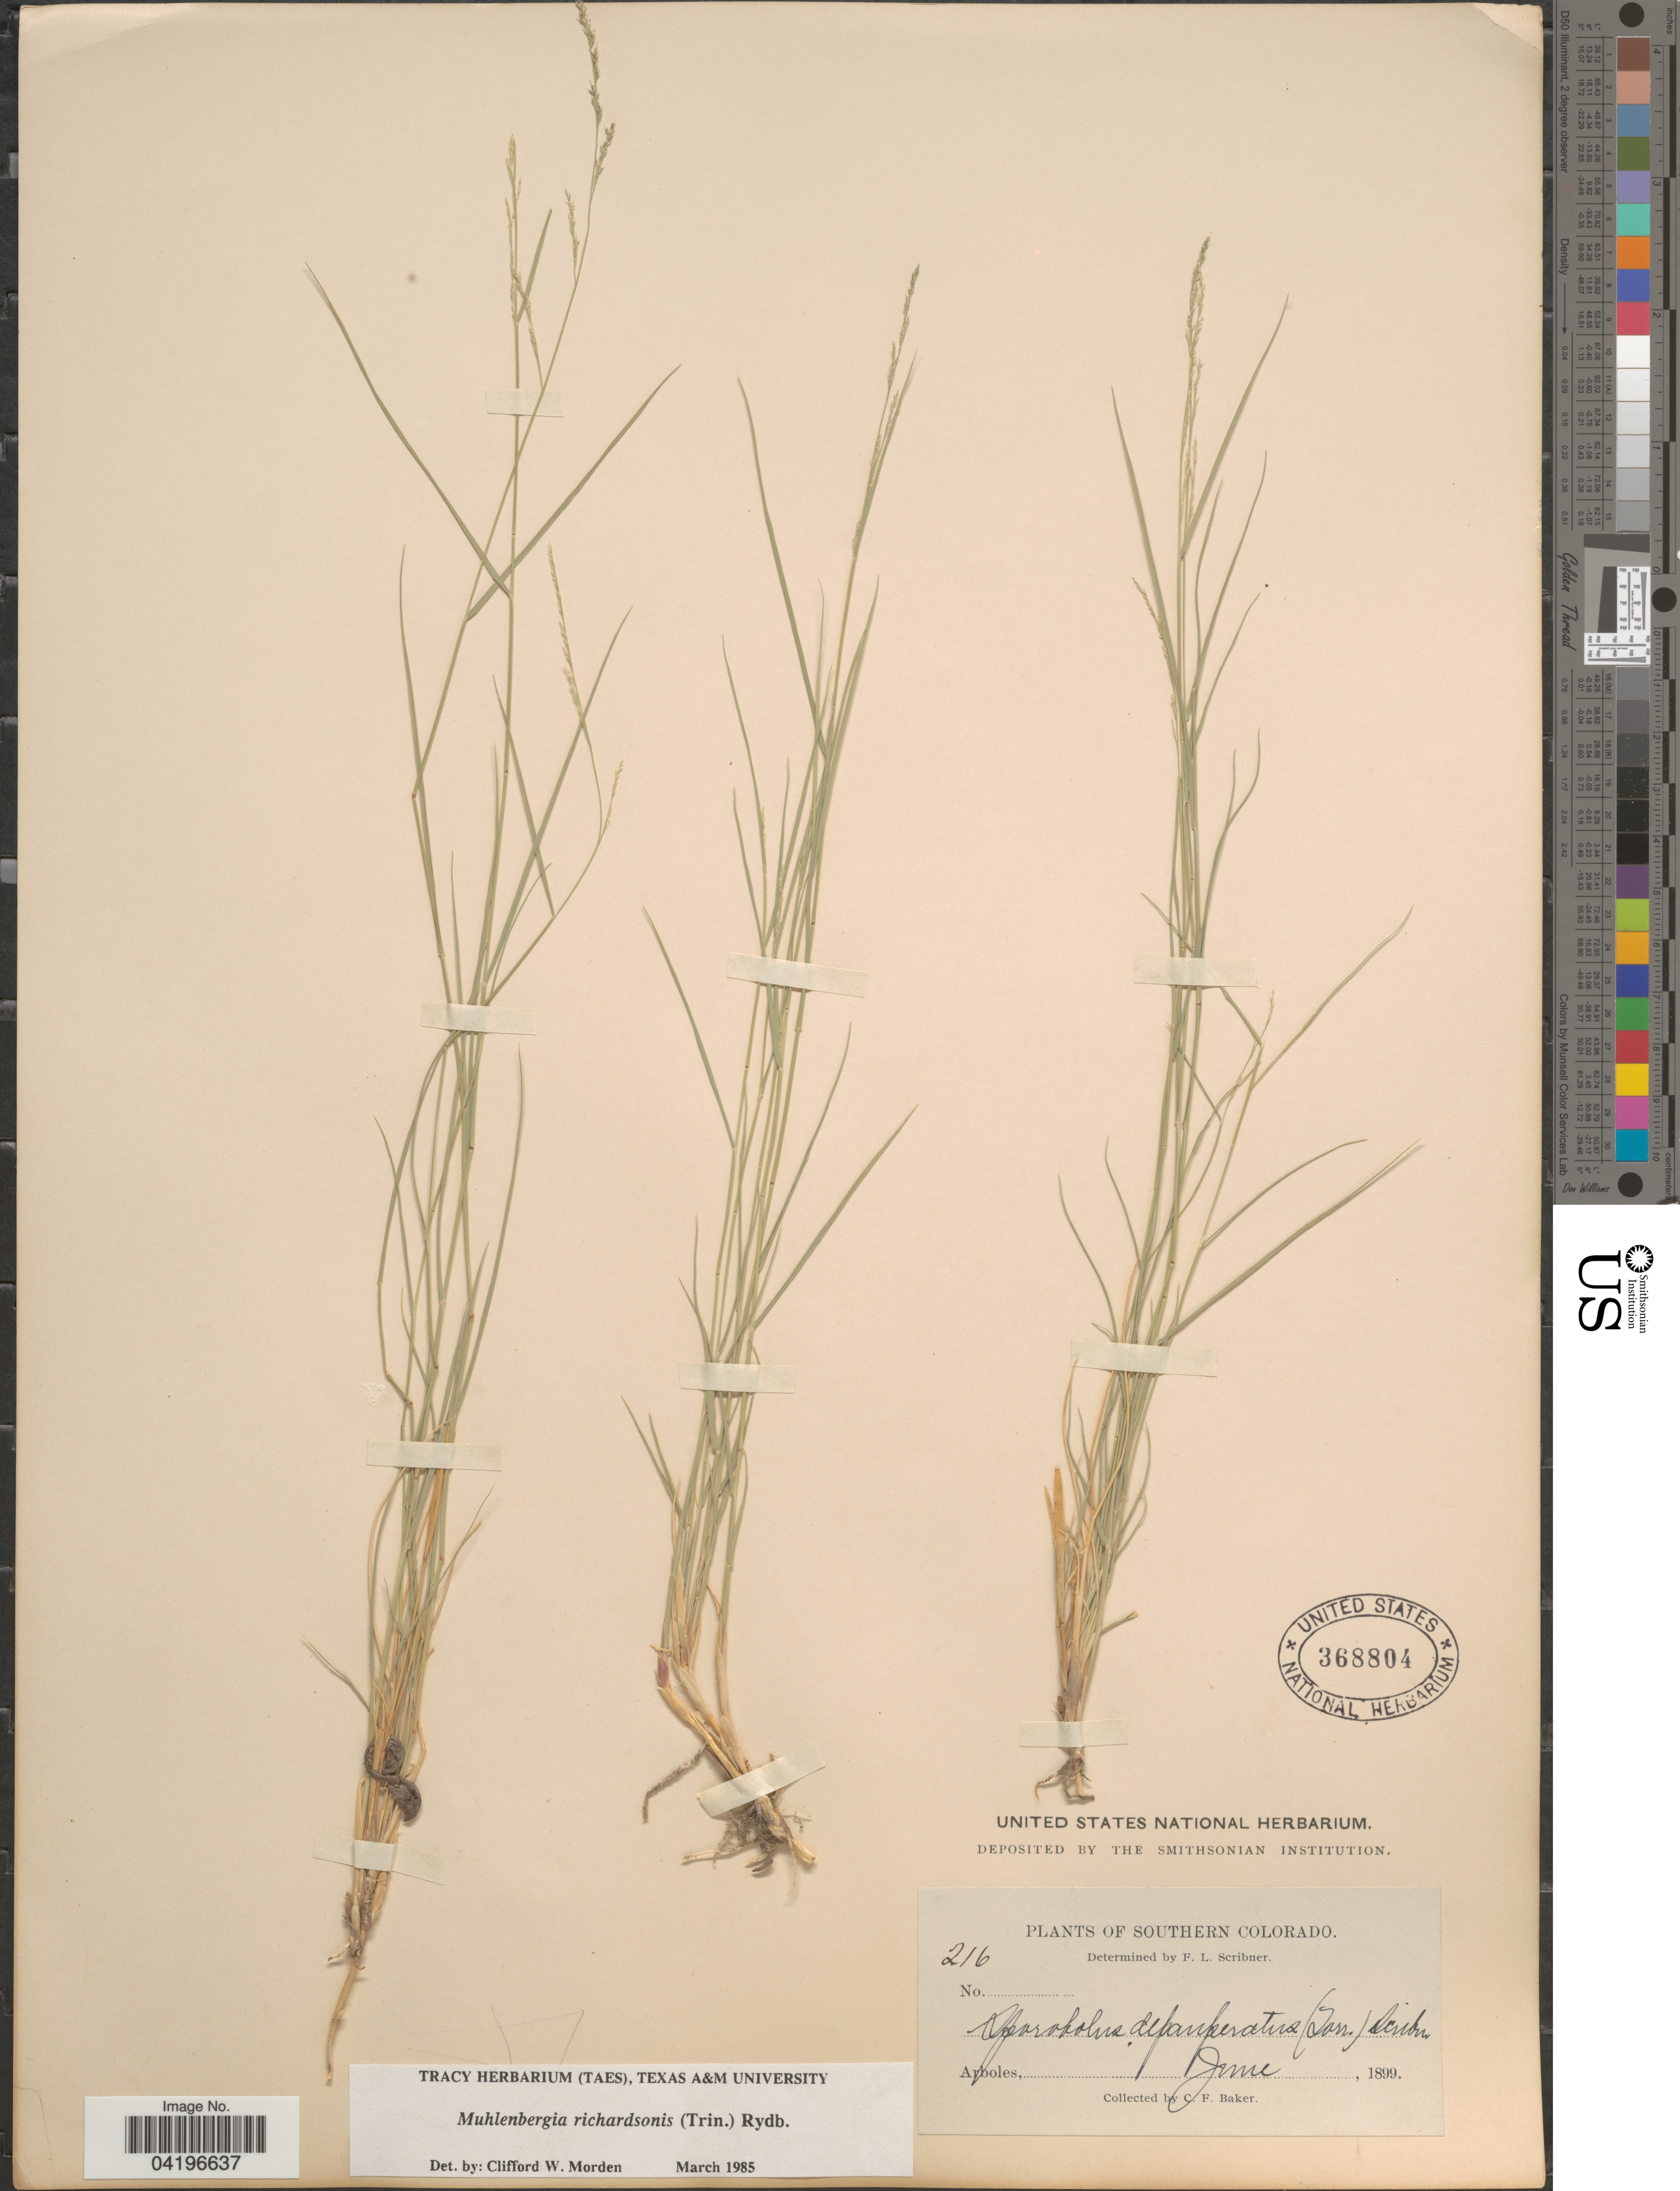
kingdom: Plantae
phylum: Tracheophyta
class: Liliopsida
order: Poales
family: Poaceae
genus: Muhlenbergia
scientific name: Muhlenbergia richardsonis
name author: (Trin.) Rydb.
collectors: C. F. Baker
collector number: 216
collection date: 1899-06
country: United States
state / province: Colorado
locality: Southern Colorado. Arboles.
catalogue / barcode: US 368804